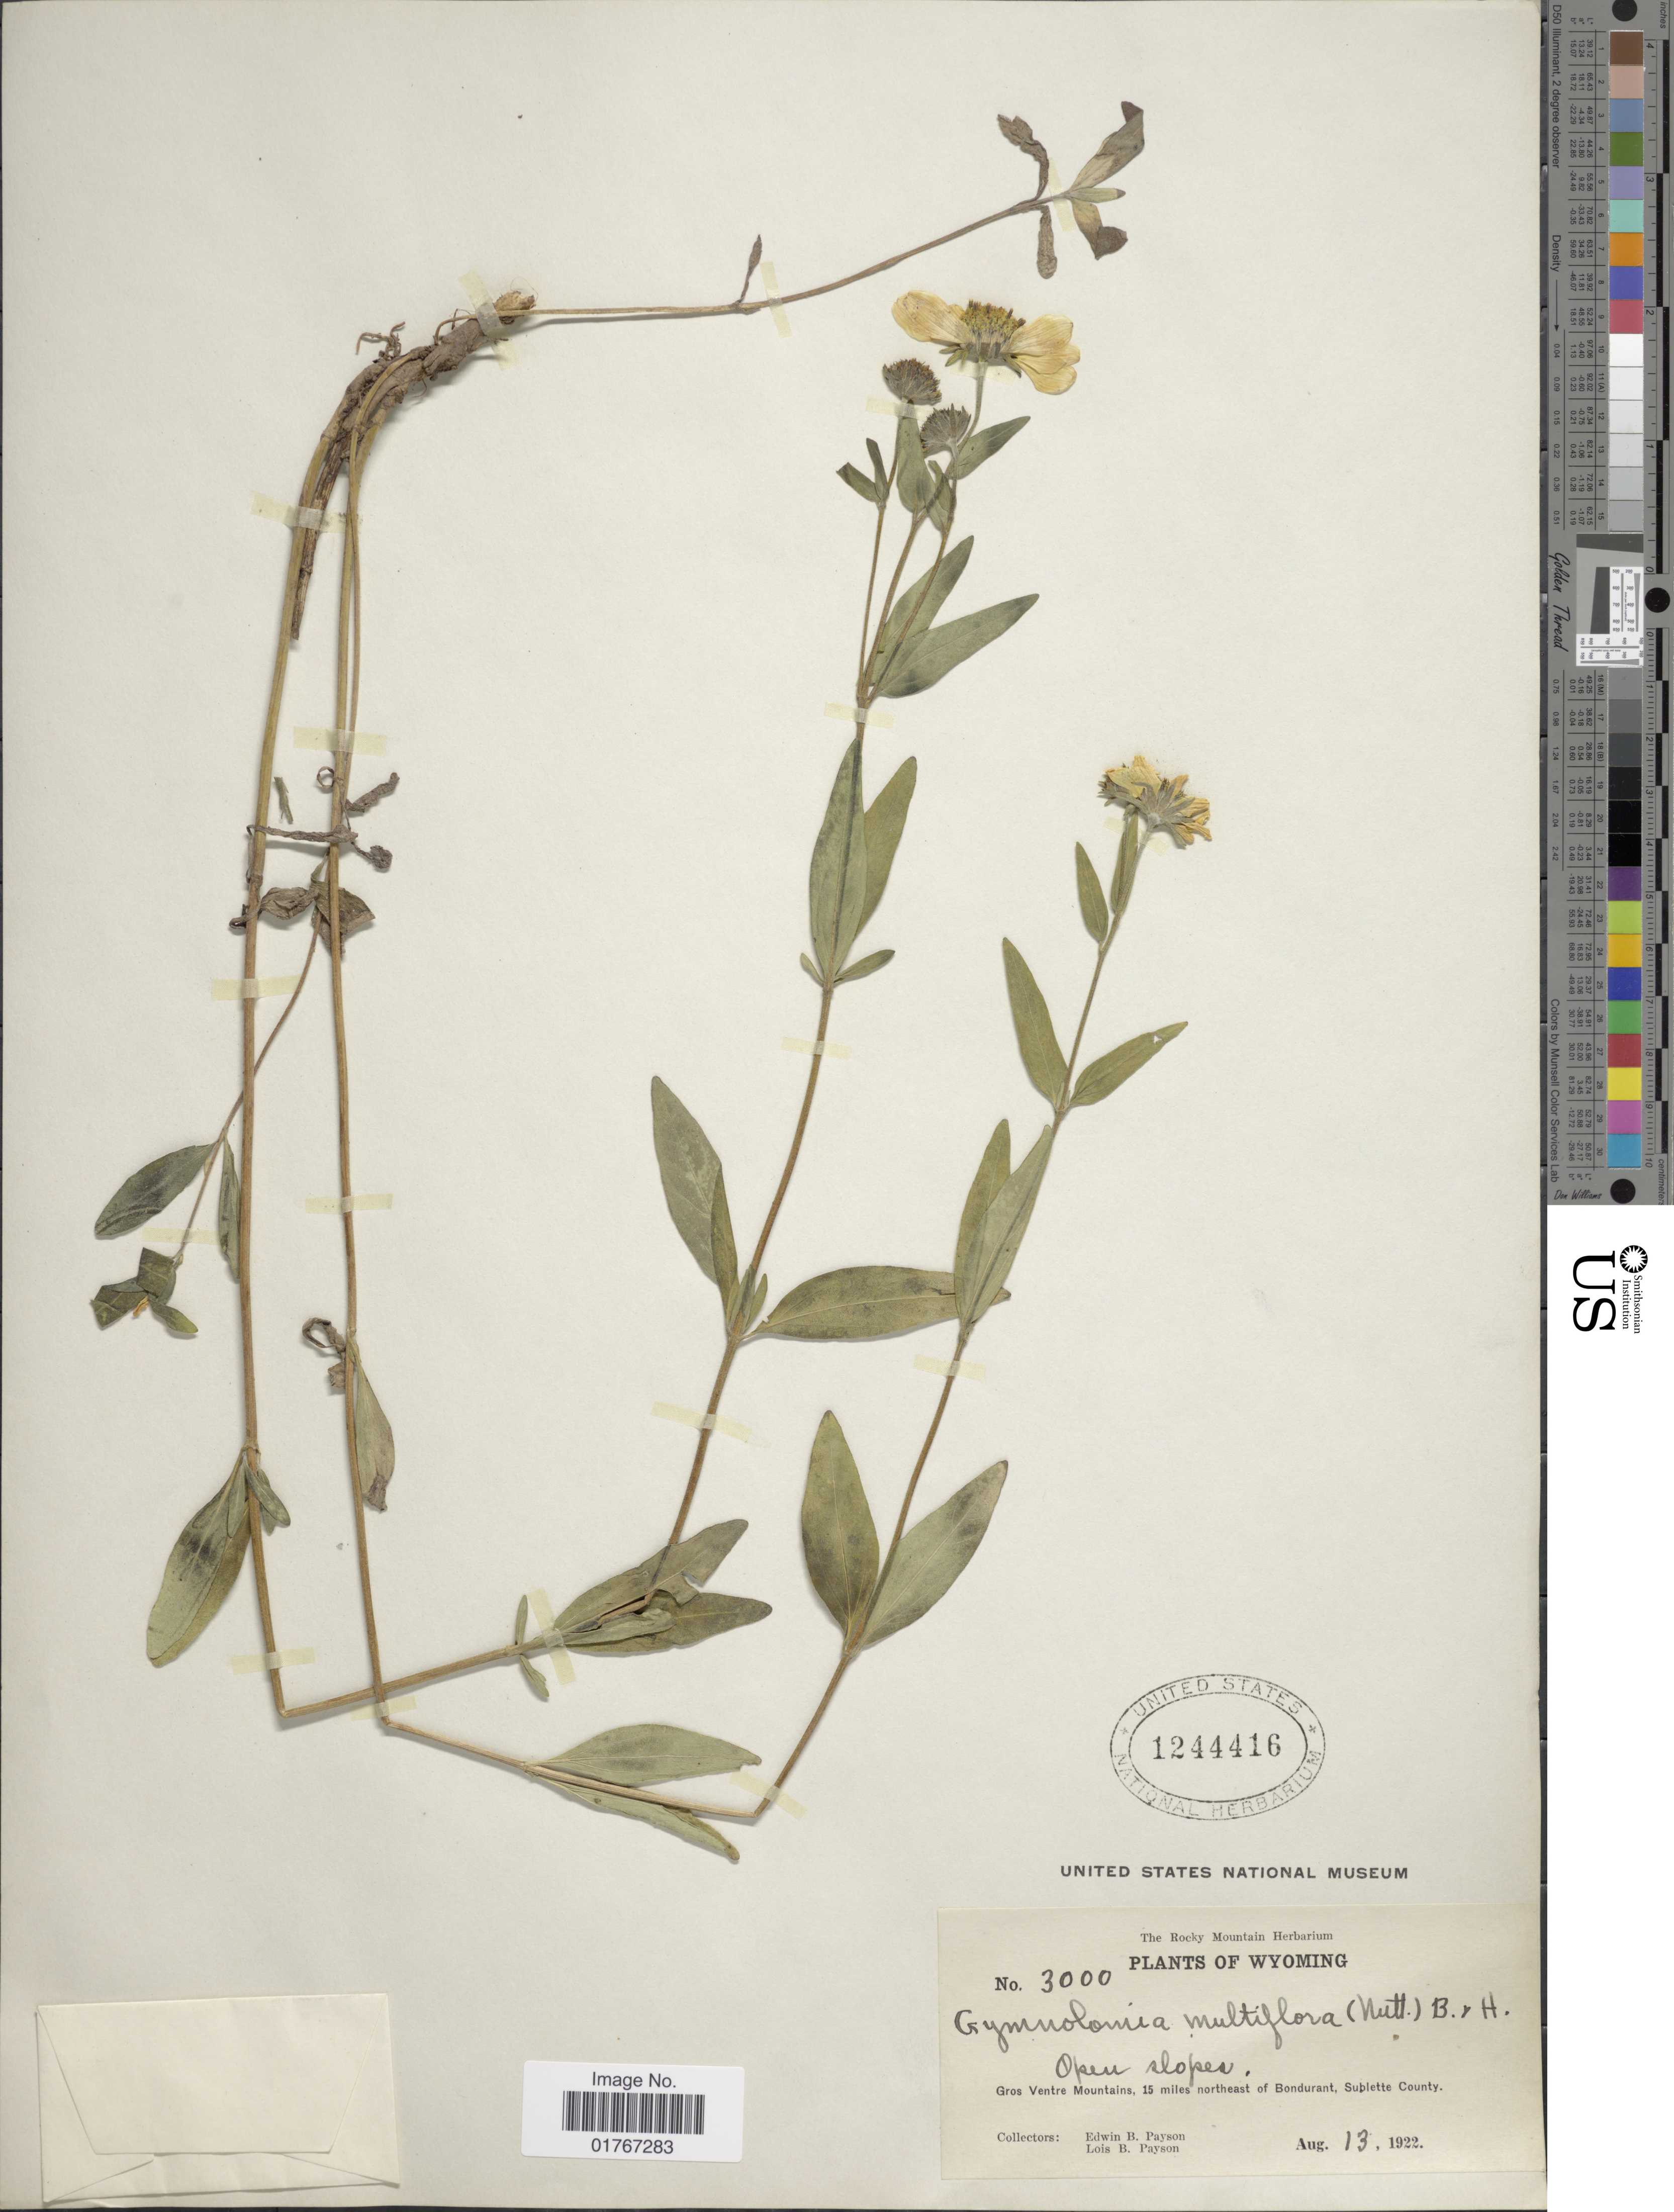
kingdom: Plantae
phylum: Tracheophyta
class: Magnoliopsida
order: Asterales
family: Asteraceae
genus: Heliomeris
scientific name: Heliomeris multiflora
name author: Nutt.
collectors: E. B. Payson & L. Payson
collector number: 3000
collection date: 1922-08-13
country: United States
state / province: Wyoming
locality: Open slopes, Gros Ventre Mountains, 15 miles northeast of Bondurant, Suplette County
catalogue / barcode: US 1244416